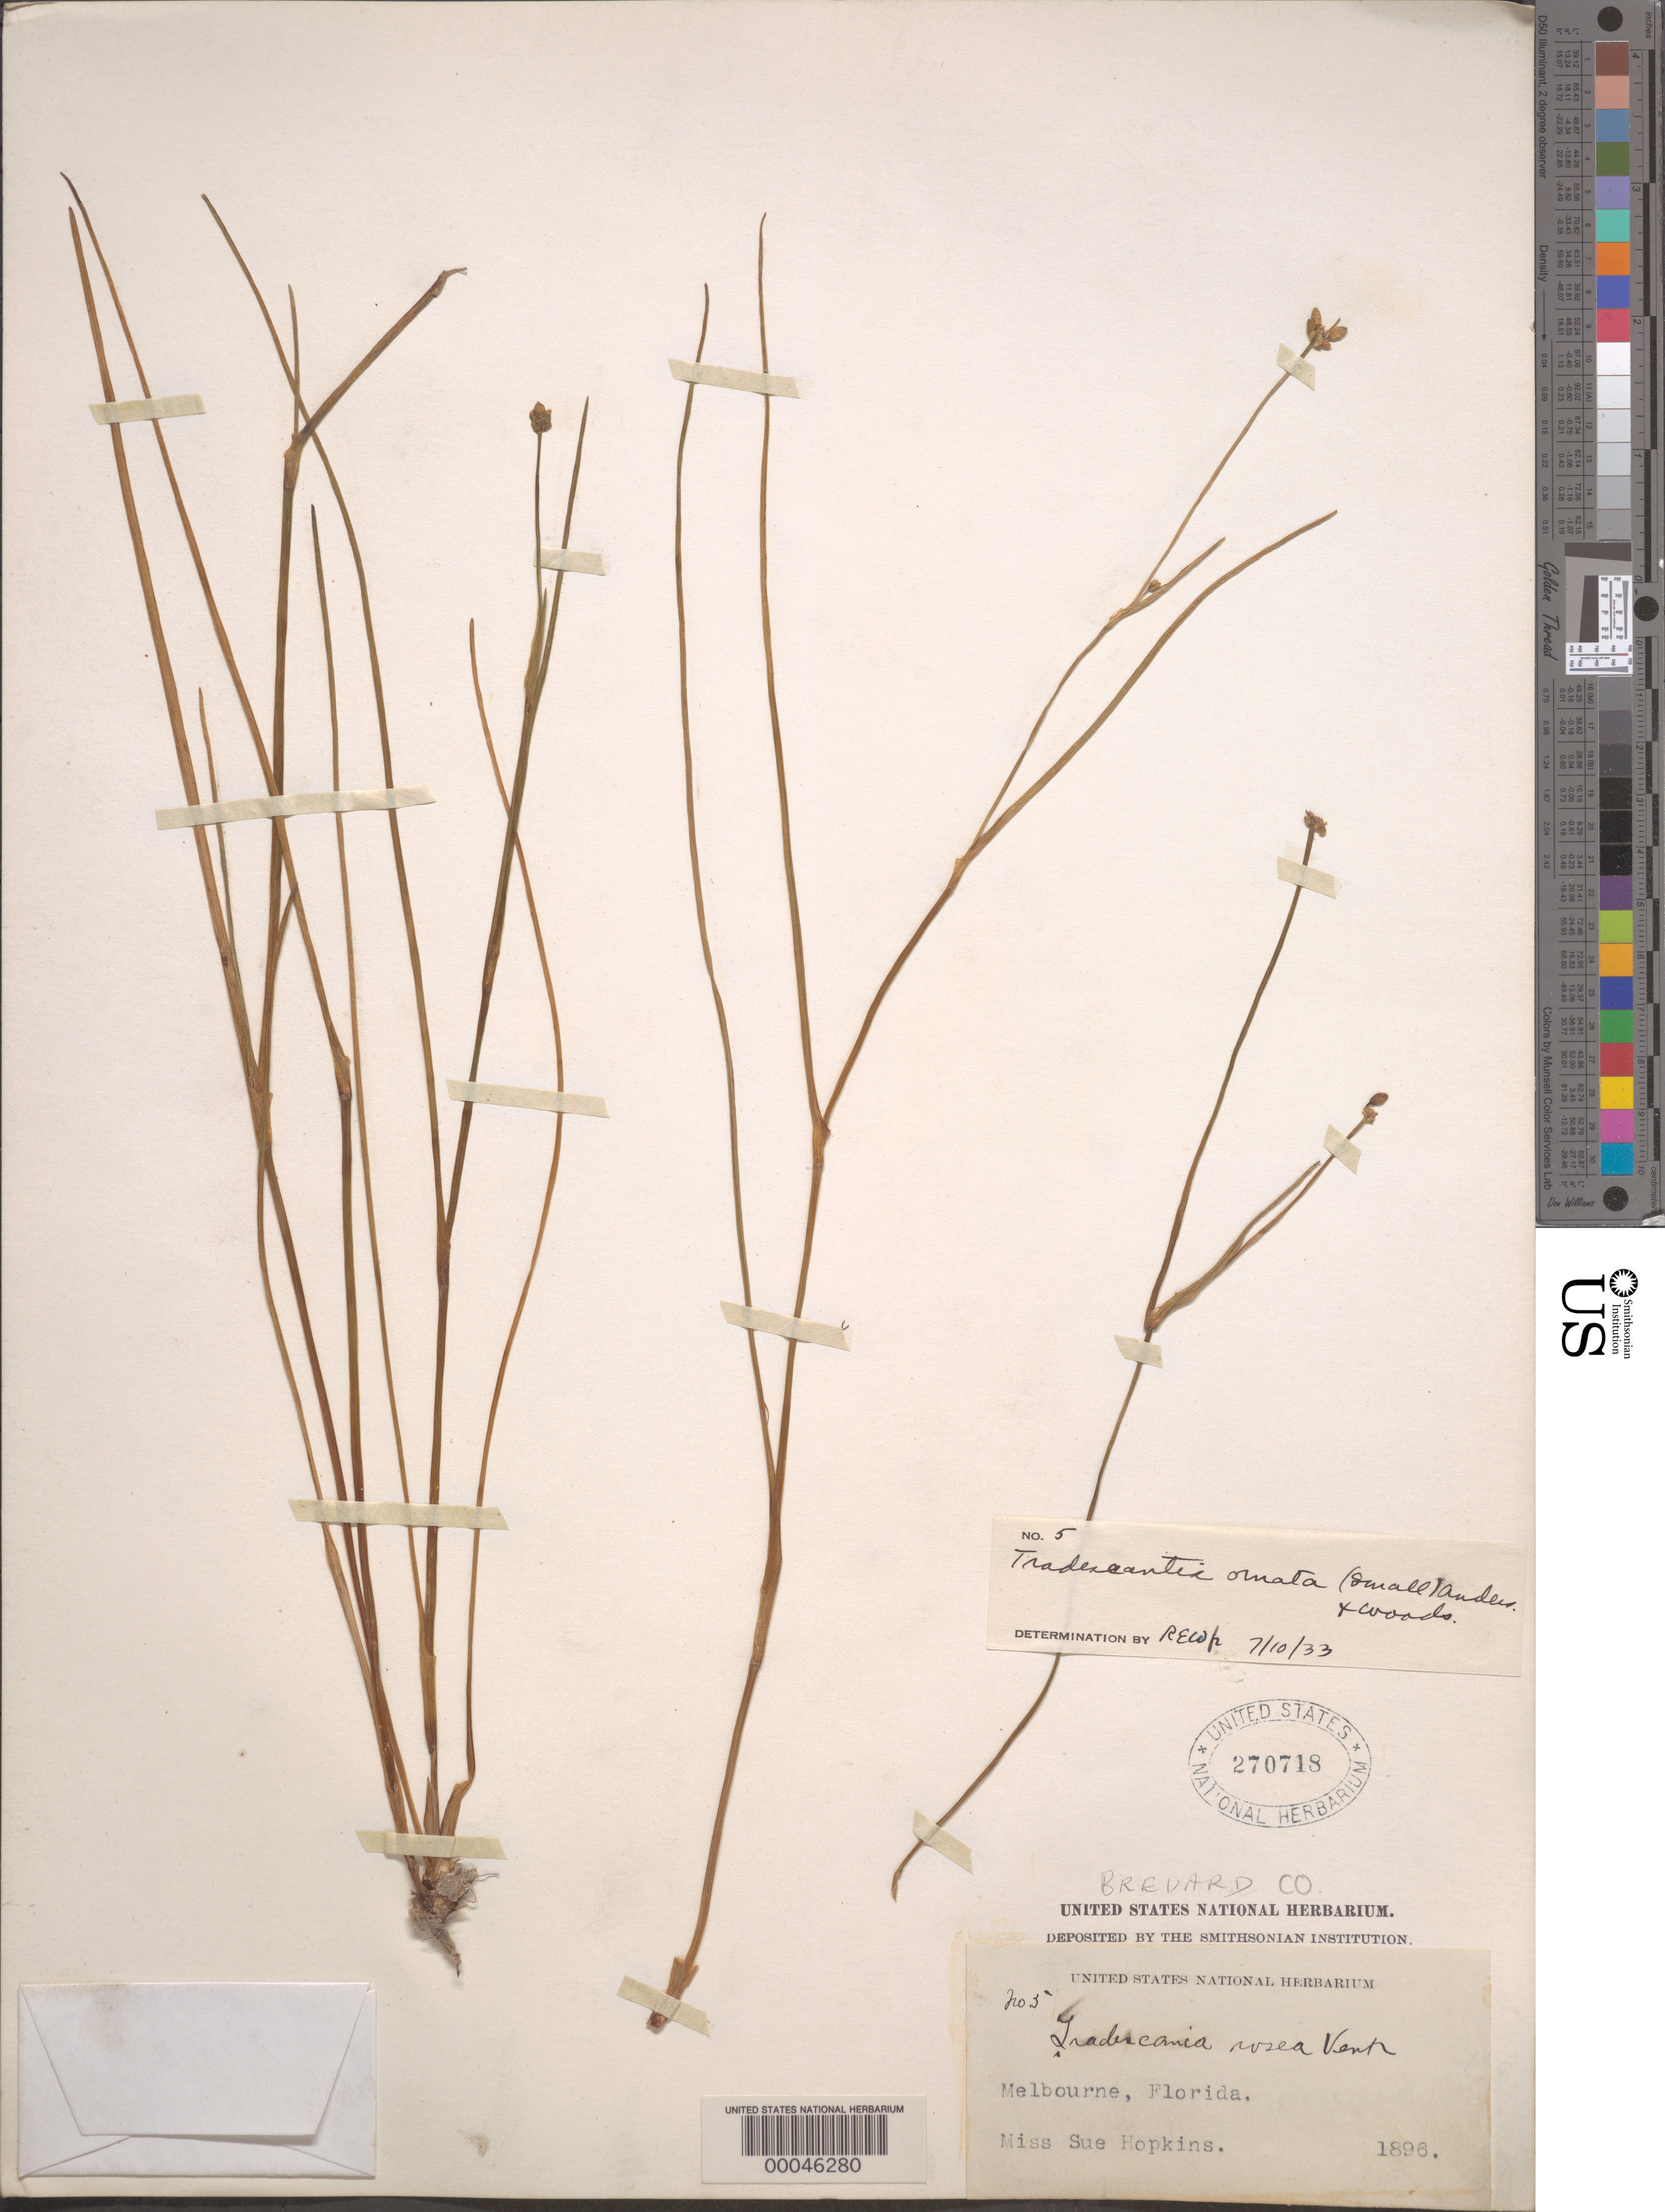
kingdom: Plantae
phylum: Tracheophyta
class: Liliopsida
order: Commelinales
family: Commelinaceae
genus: Cuthbertia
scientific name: Cuthbertia ornata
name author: Small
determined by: Strong, Mark T., (BOT), Smithsonian Institution - National Museum of Natural History (UNITED STATES)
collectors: S. Hopkins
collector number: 205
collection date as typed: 1896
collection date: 1896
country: United States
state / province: Florida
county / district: Brevard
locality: Melbourne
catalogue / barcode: US 270718